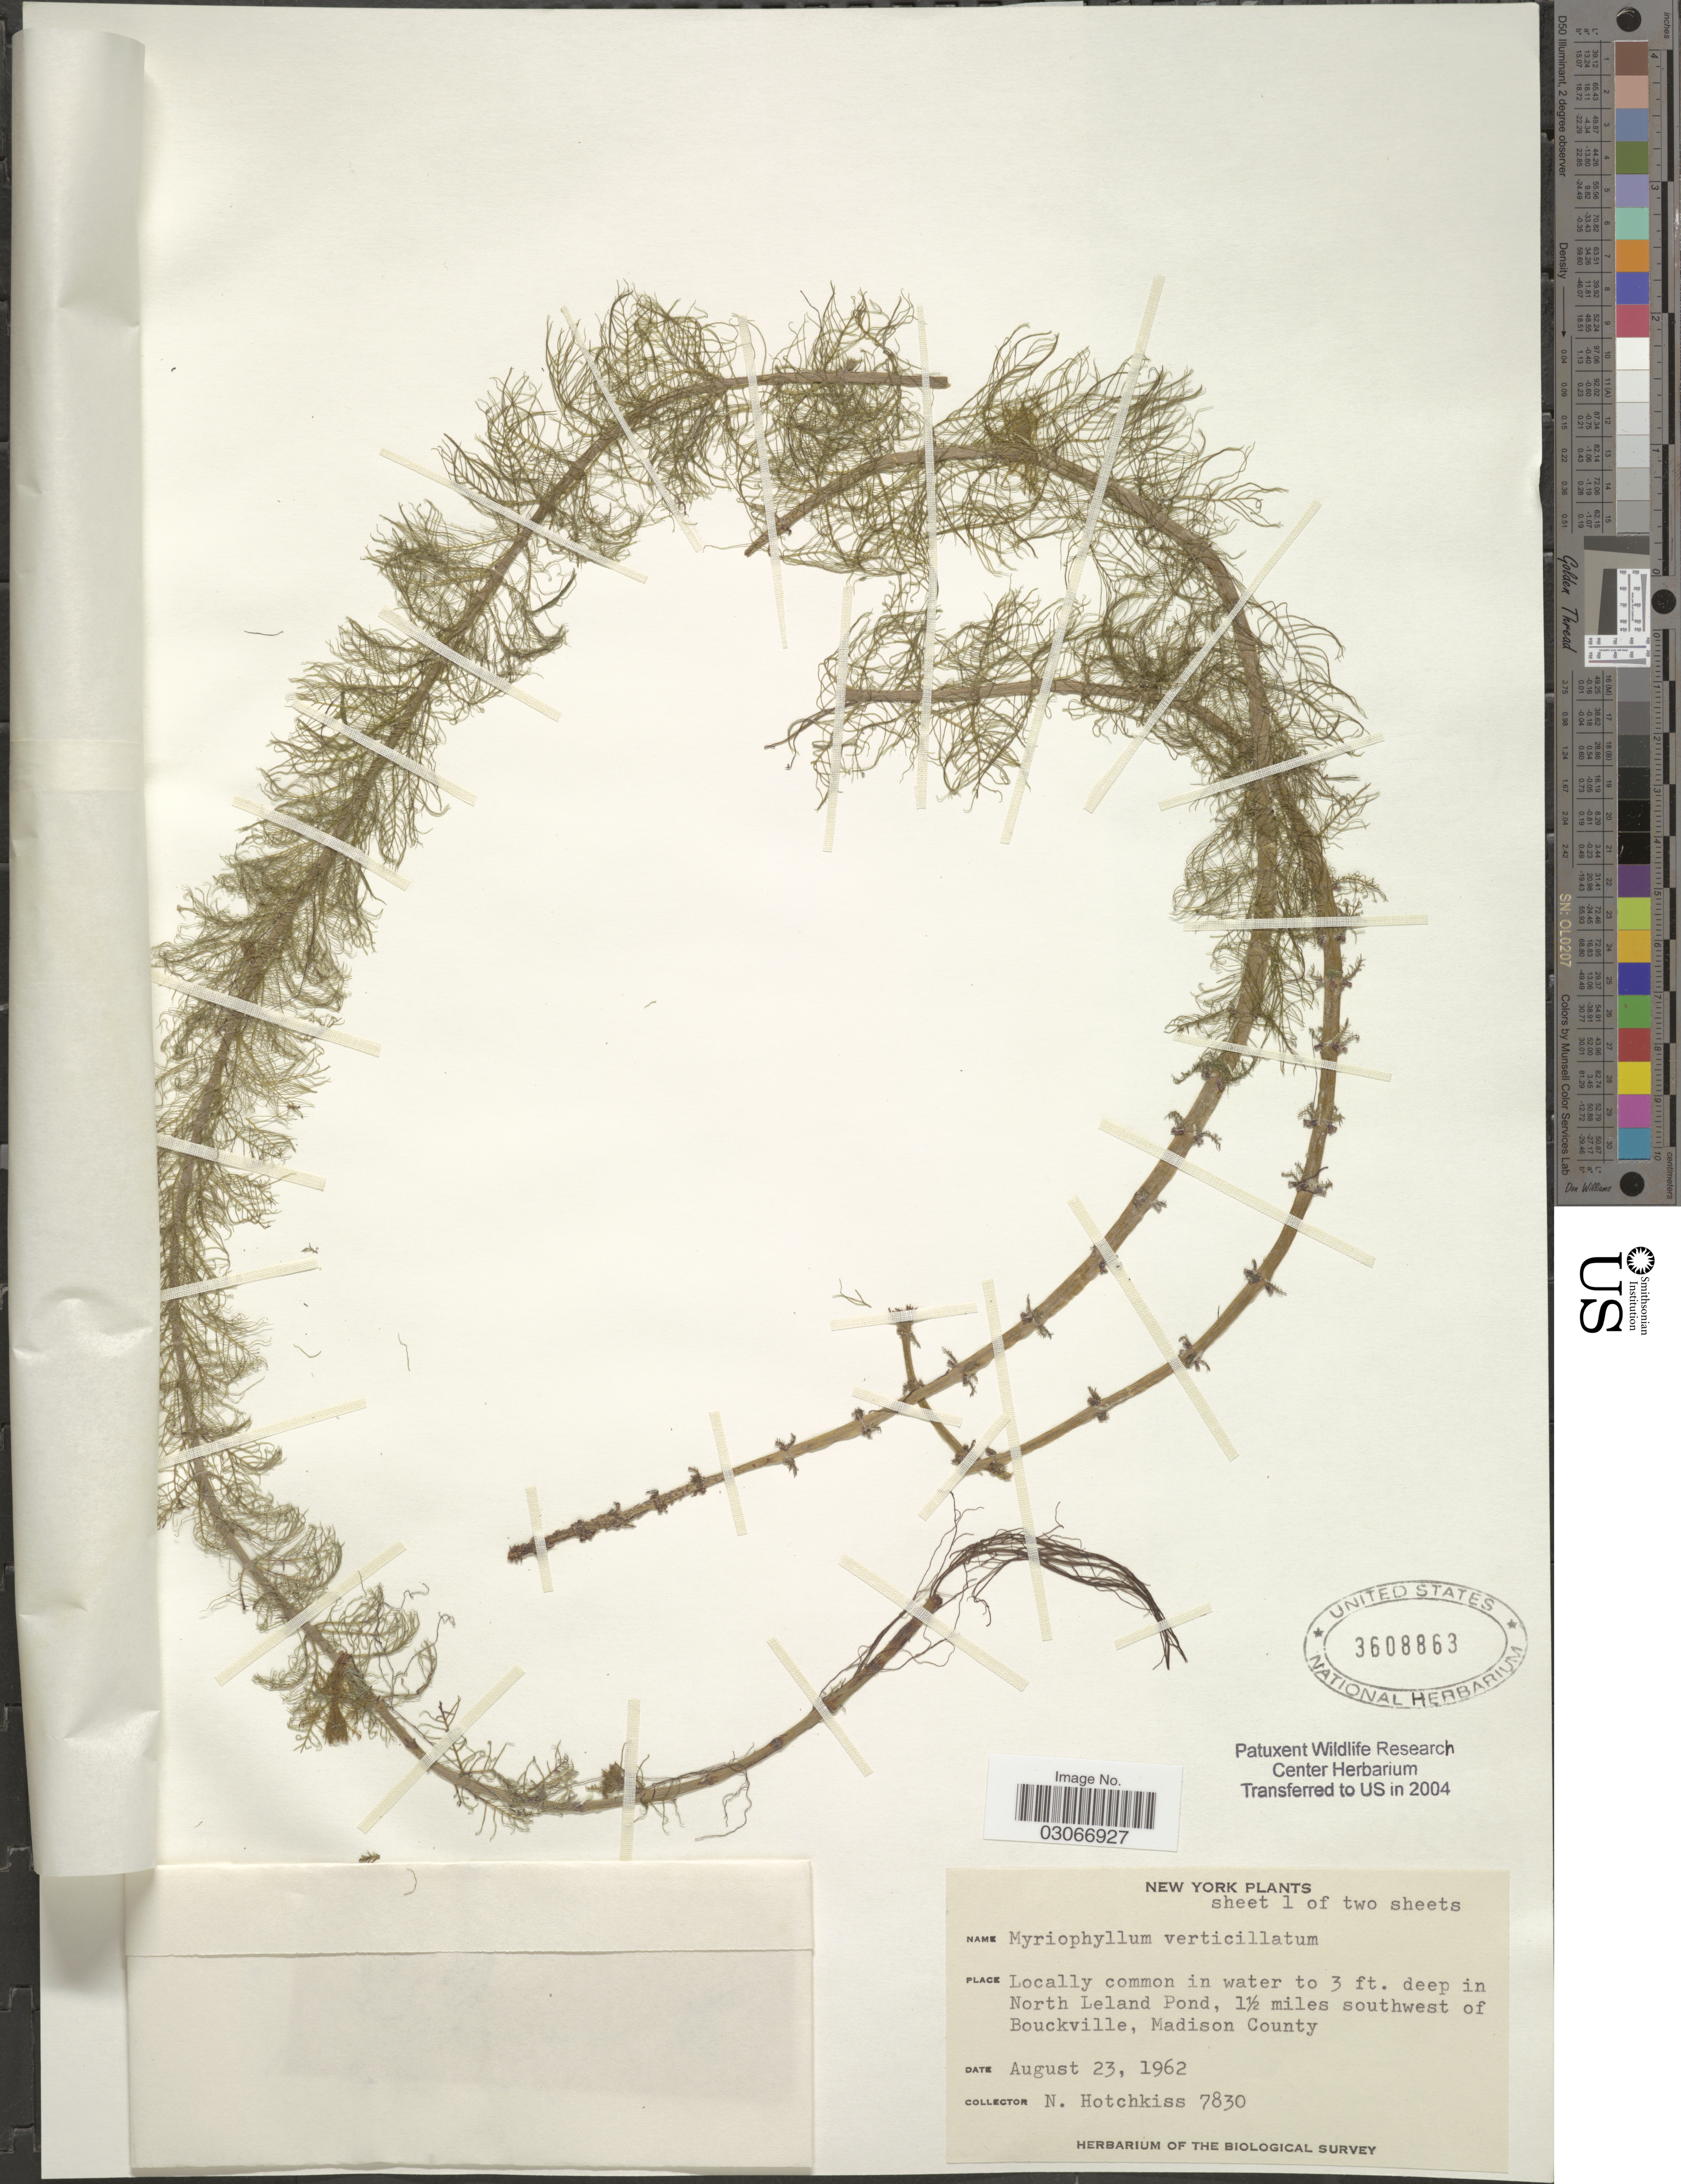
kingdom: Plantae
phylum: Tracheophyta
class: Magnoliopsida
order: Saxifragales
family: Haloragaceae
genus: Myriophyllum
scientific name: Myriophyllum verticillatum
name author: L.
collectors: N. Hotchkiss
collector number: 7830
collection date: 1962-08-23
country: United States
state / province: New York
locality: Deep in North Leland Pond, 1½ miles southwest of Bouckville, Madison County.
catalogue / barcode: US 3608863